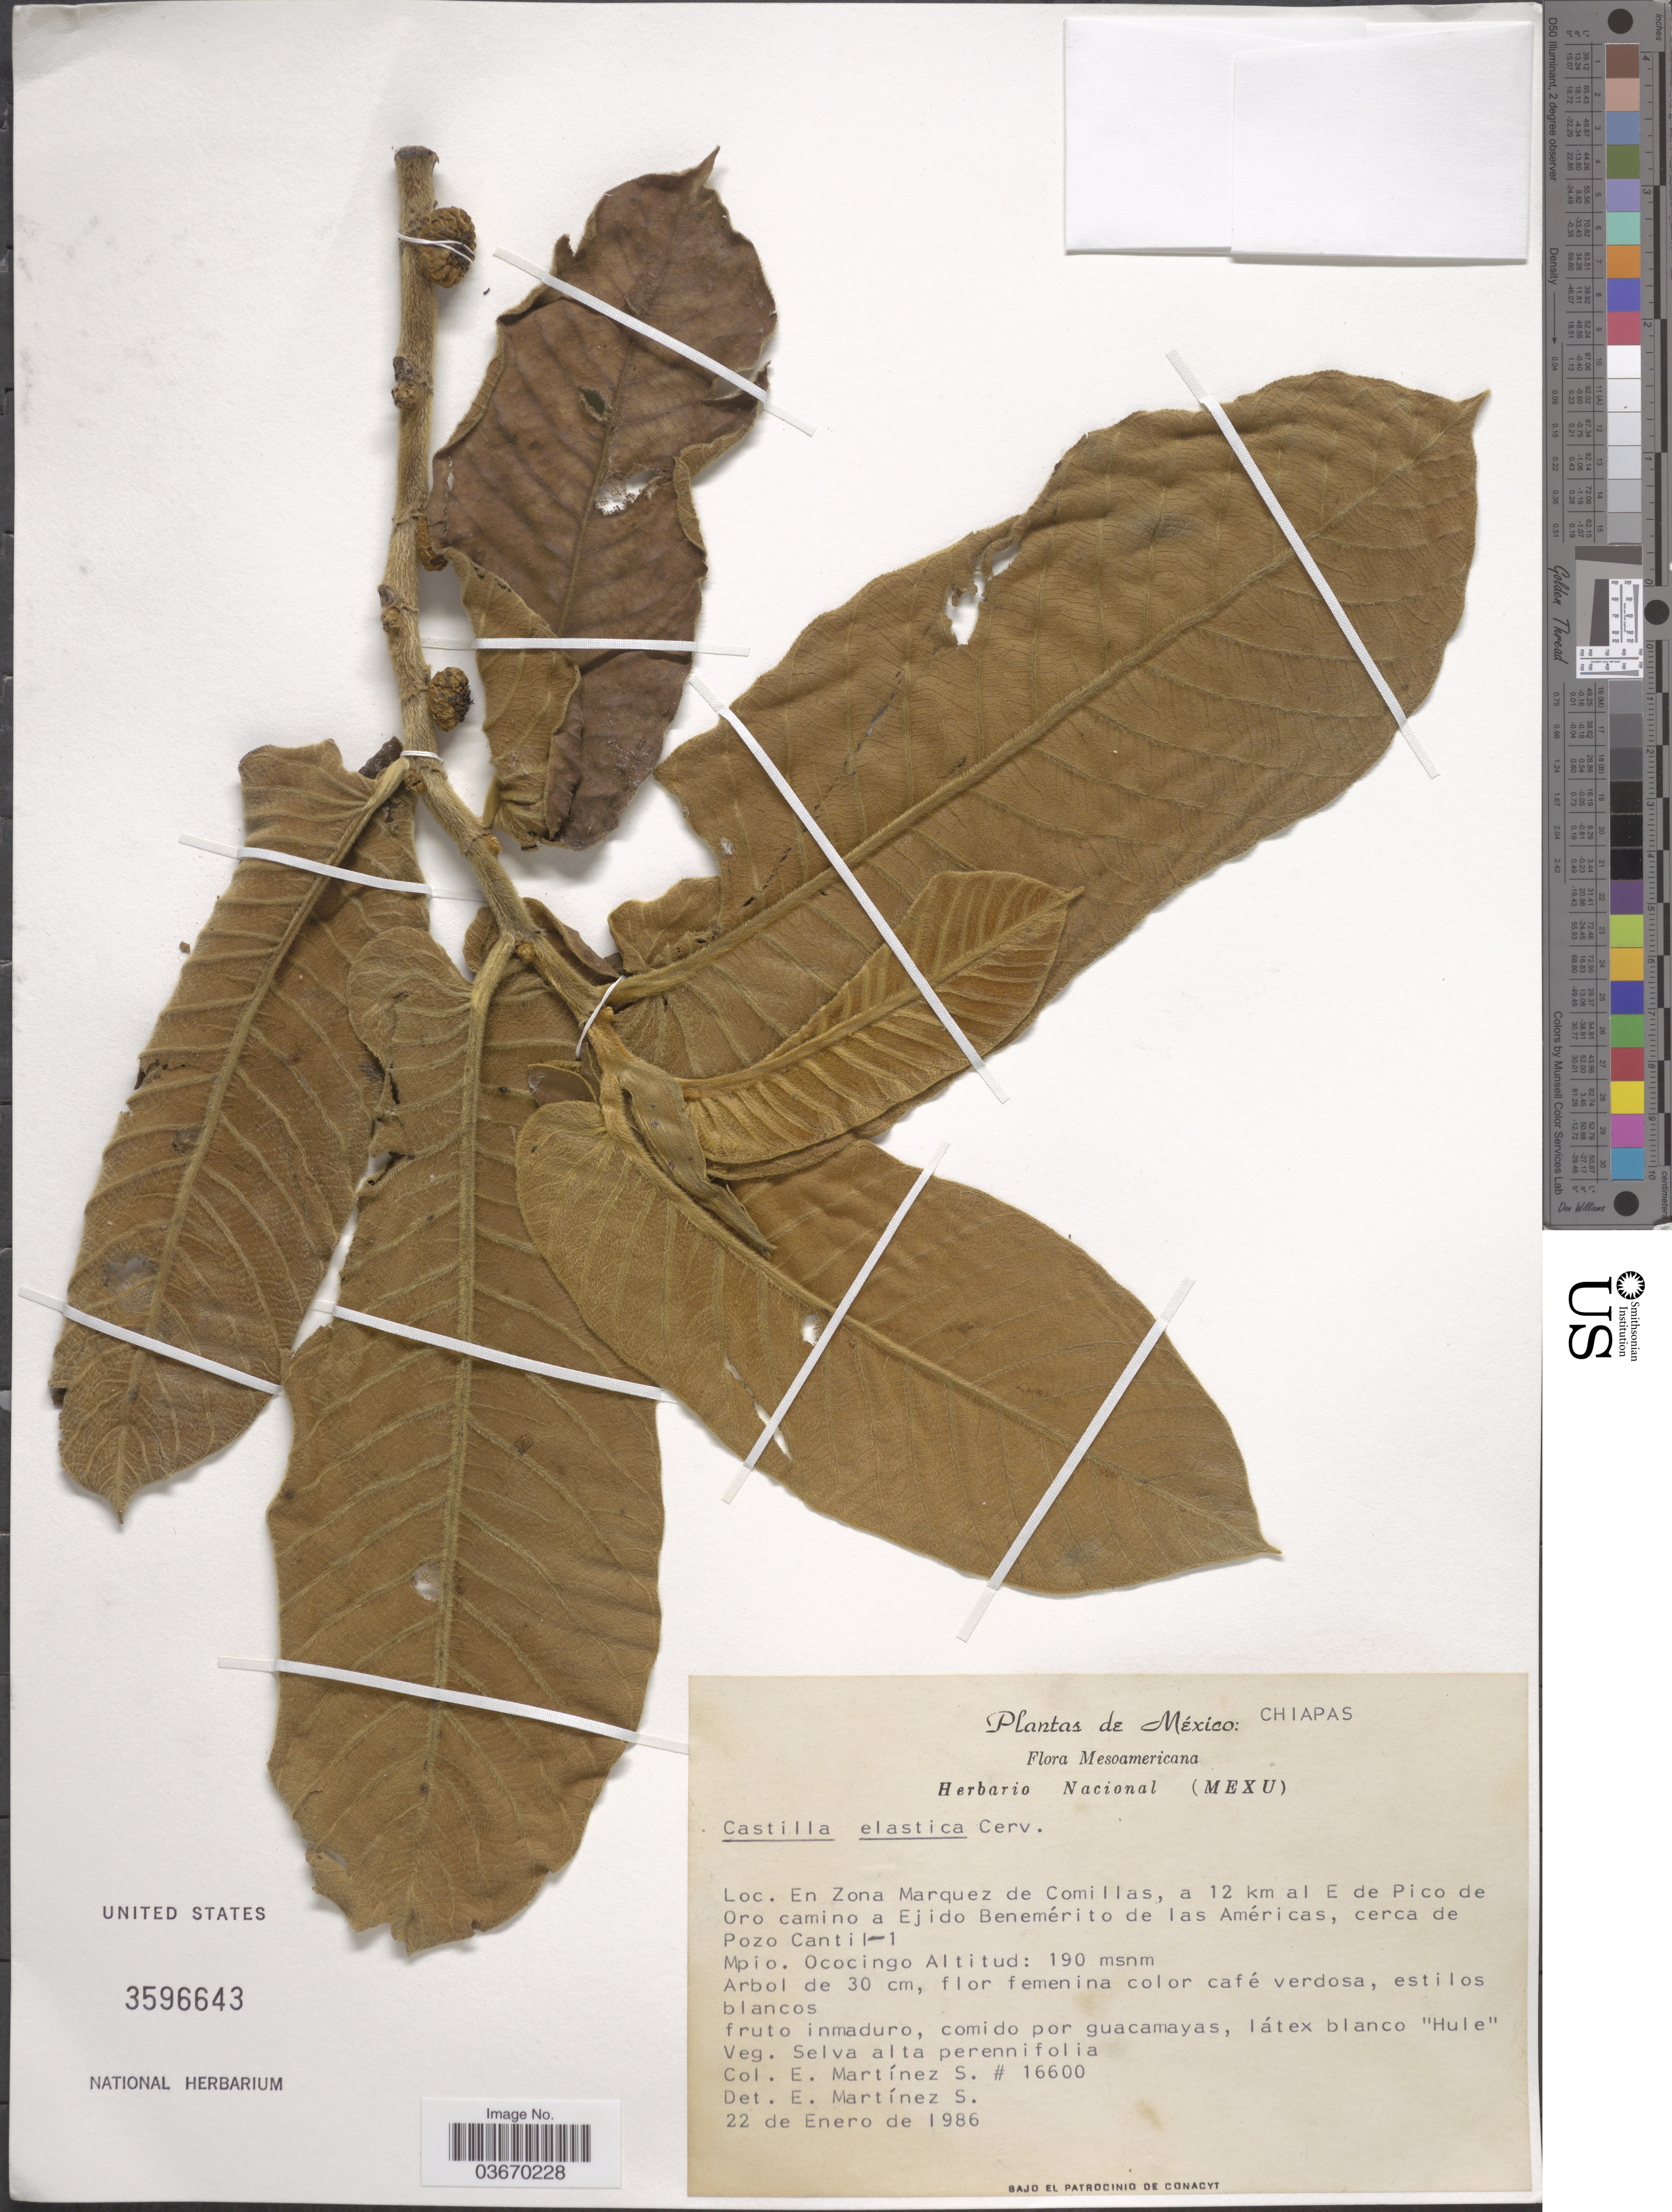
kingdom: Plantae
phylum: Tracheophyta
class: Magnoliopsida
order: Rosales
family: Moraceae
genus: Castilla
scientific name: Castilla elastica subsp. elastica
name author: Sessé ex Cerv.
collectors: E. M. Martínez S.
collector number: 16600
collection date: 1986-01-22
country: Mexico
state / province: Chiapas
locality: En Zona Marquez de Comillas, a 12 km al E de Pico de Oro camino a Ejido Benemérito de las Américas, cerca de Pozo Cantil-1. Mpio. Ococingo.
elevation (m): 190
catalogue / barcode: US 3596643